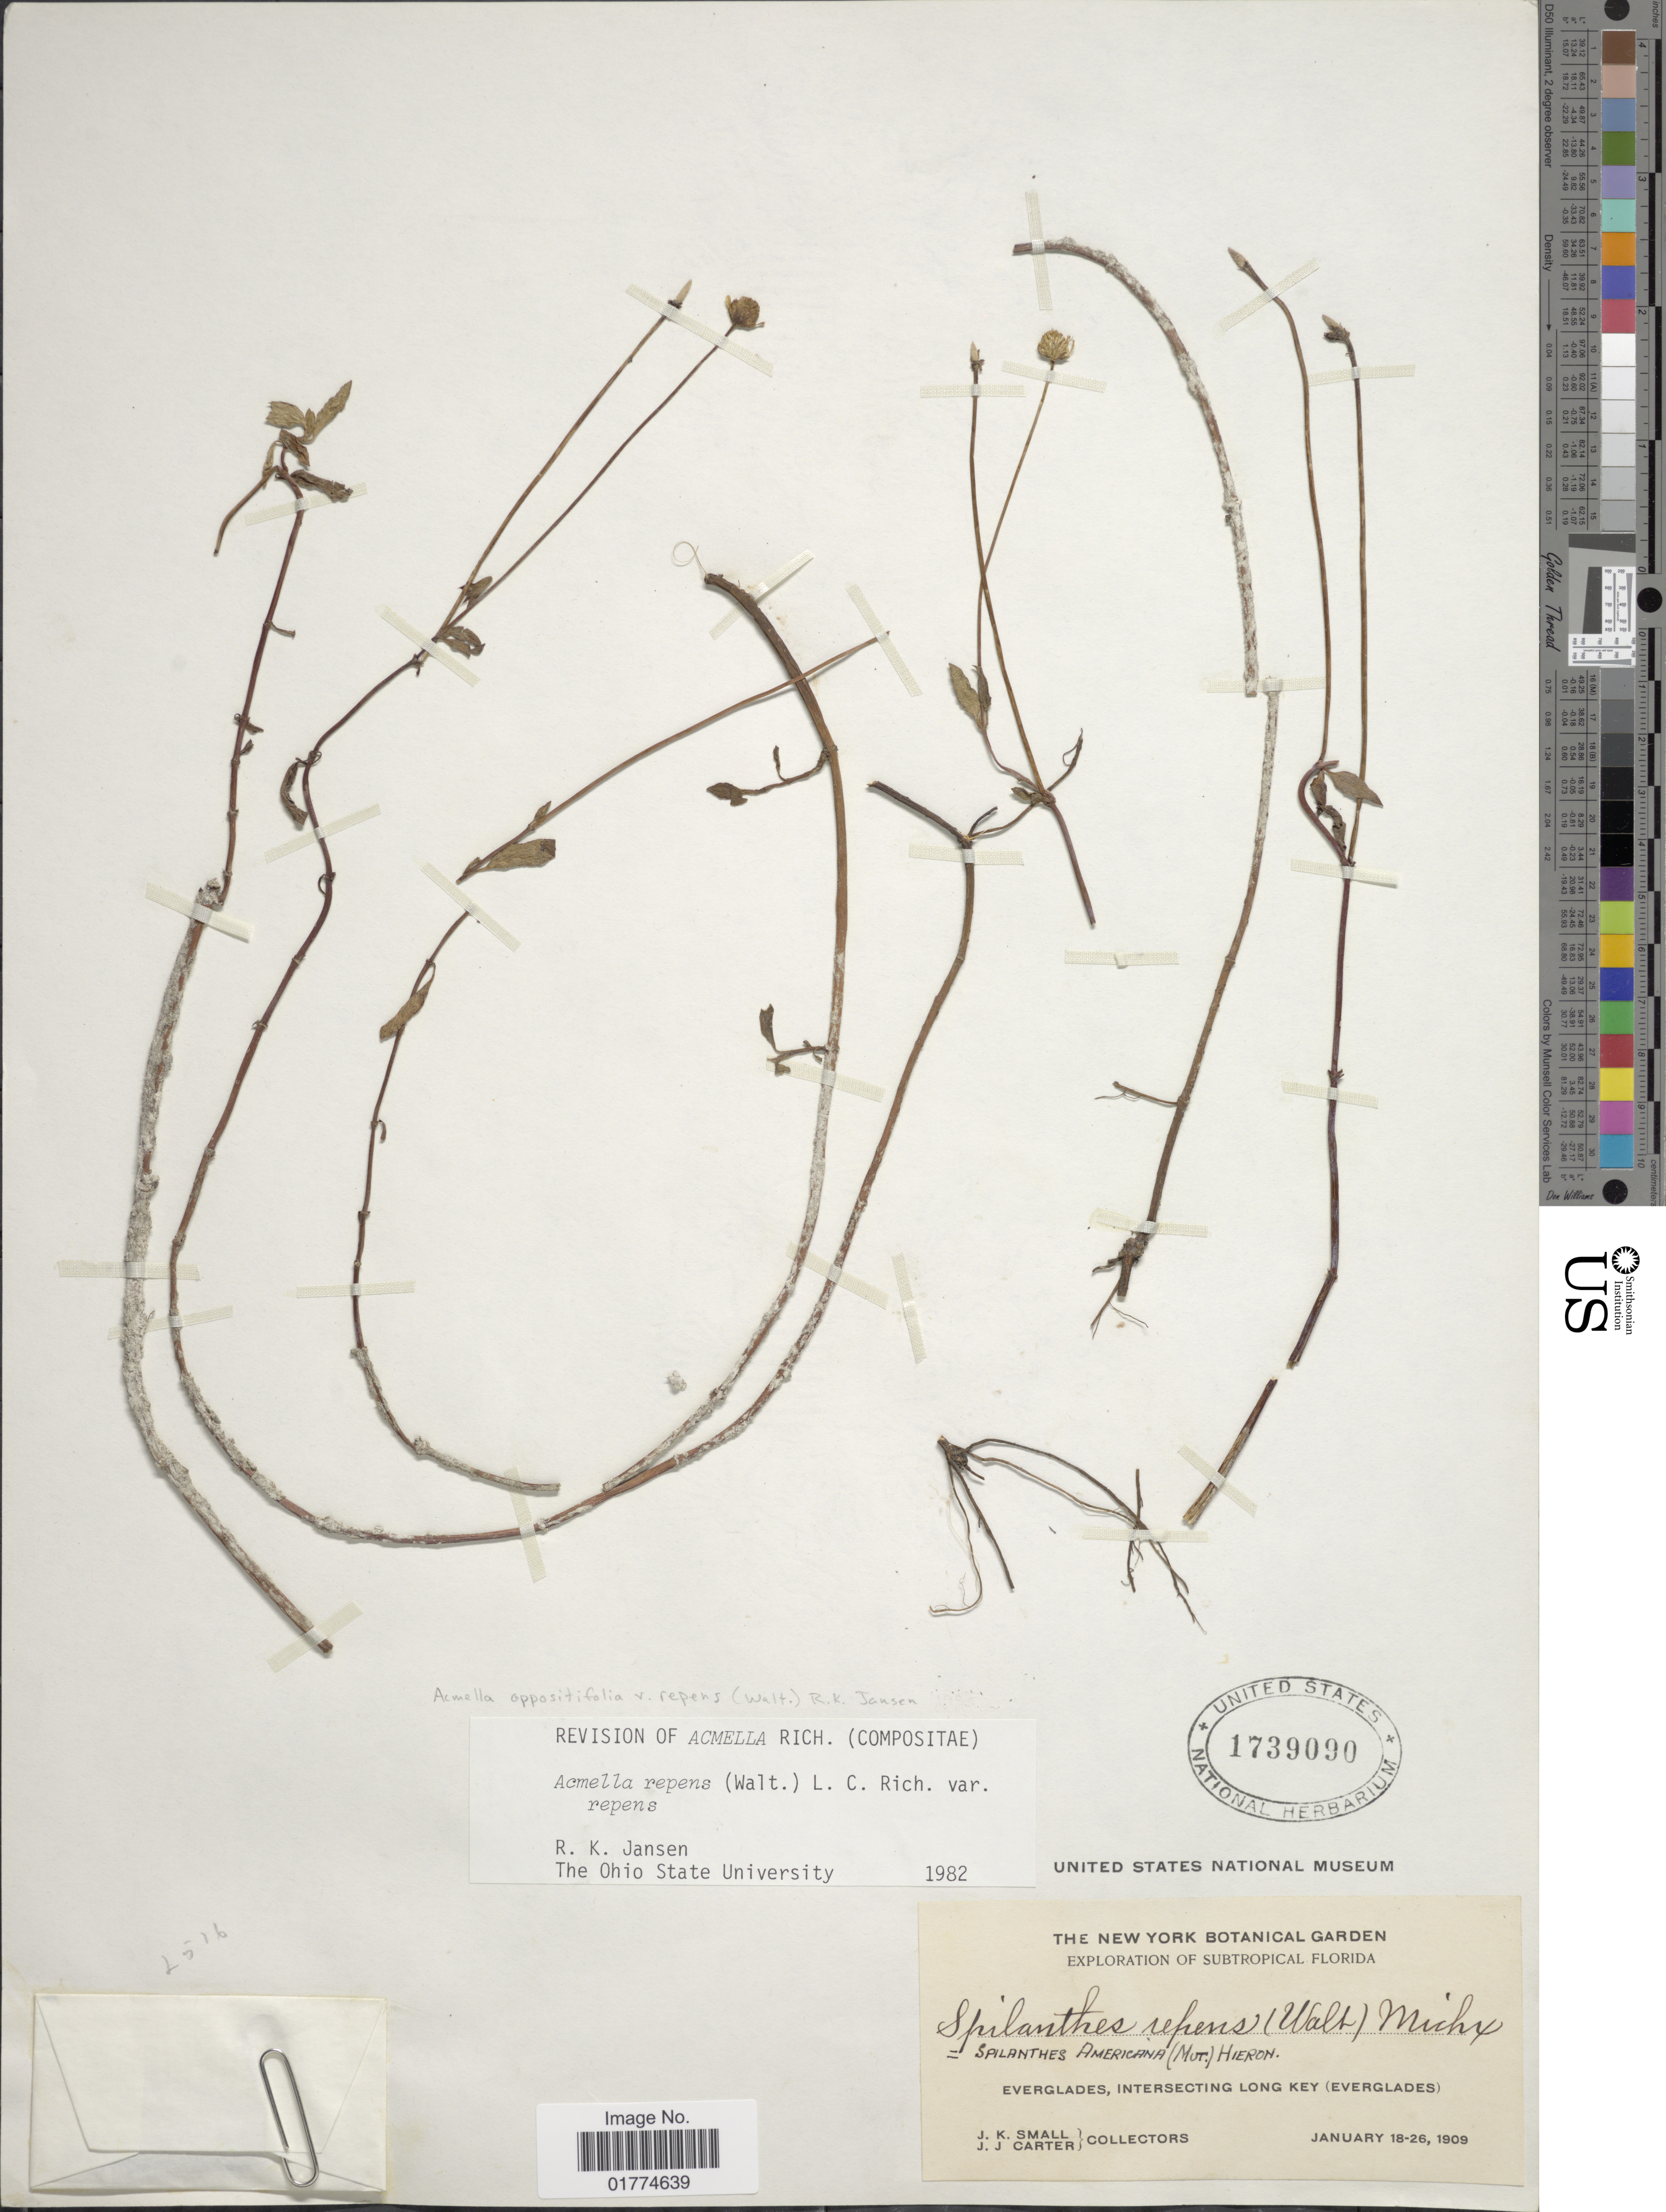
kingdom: Plantae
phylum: Tracheophyta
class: Magnoliopsida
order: Asterales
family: Asteraceae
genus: Acmella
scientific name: Acmella oppositifolia var. repens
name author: (Walter) R.K. Jansen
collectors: J. K. Small & J. Carter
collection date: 1909-01-18/1909-01-26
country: United States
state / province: Florida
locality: Subtropical Florida. Everglades, intersecting Long Key (Everglades)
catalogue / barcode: US 1739090